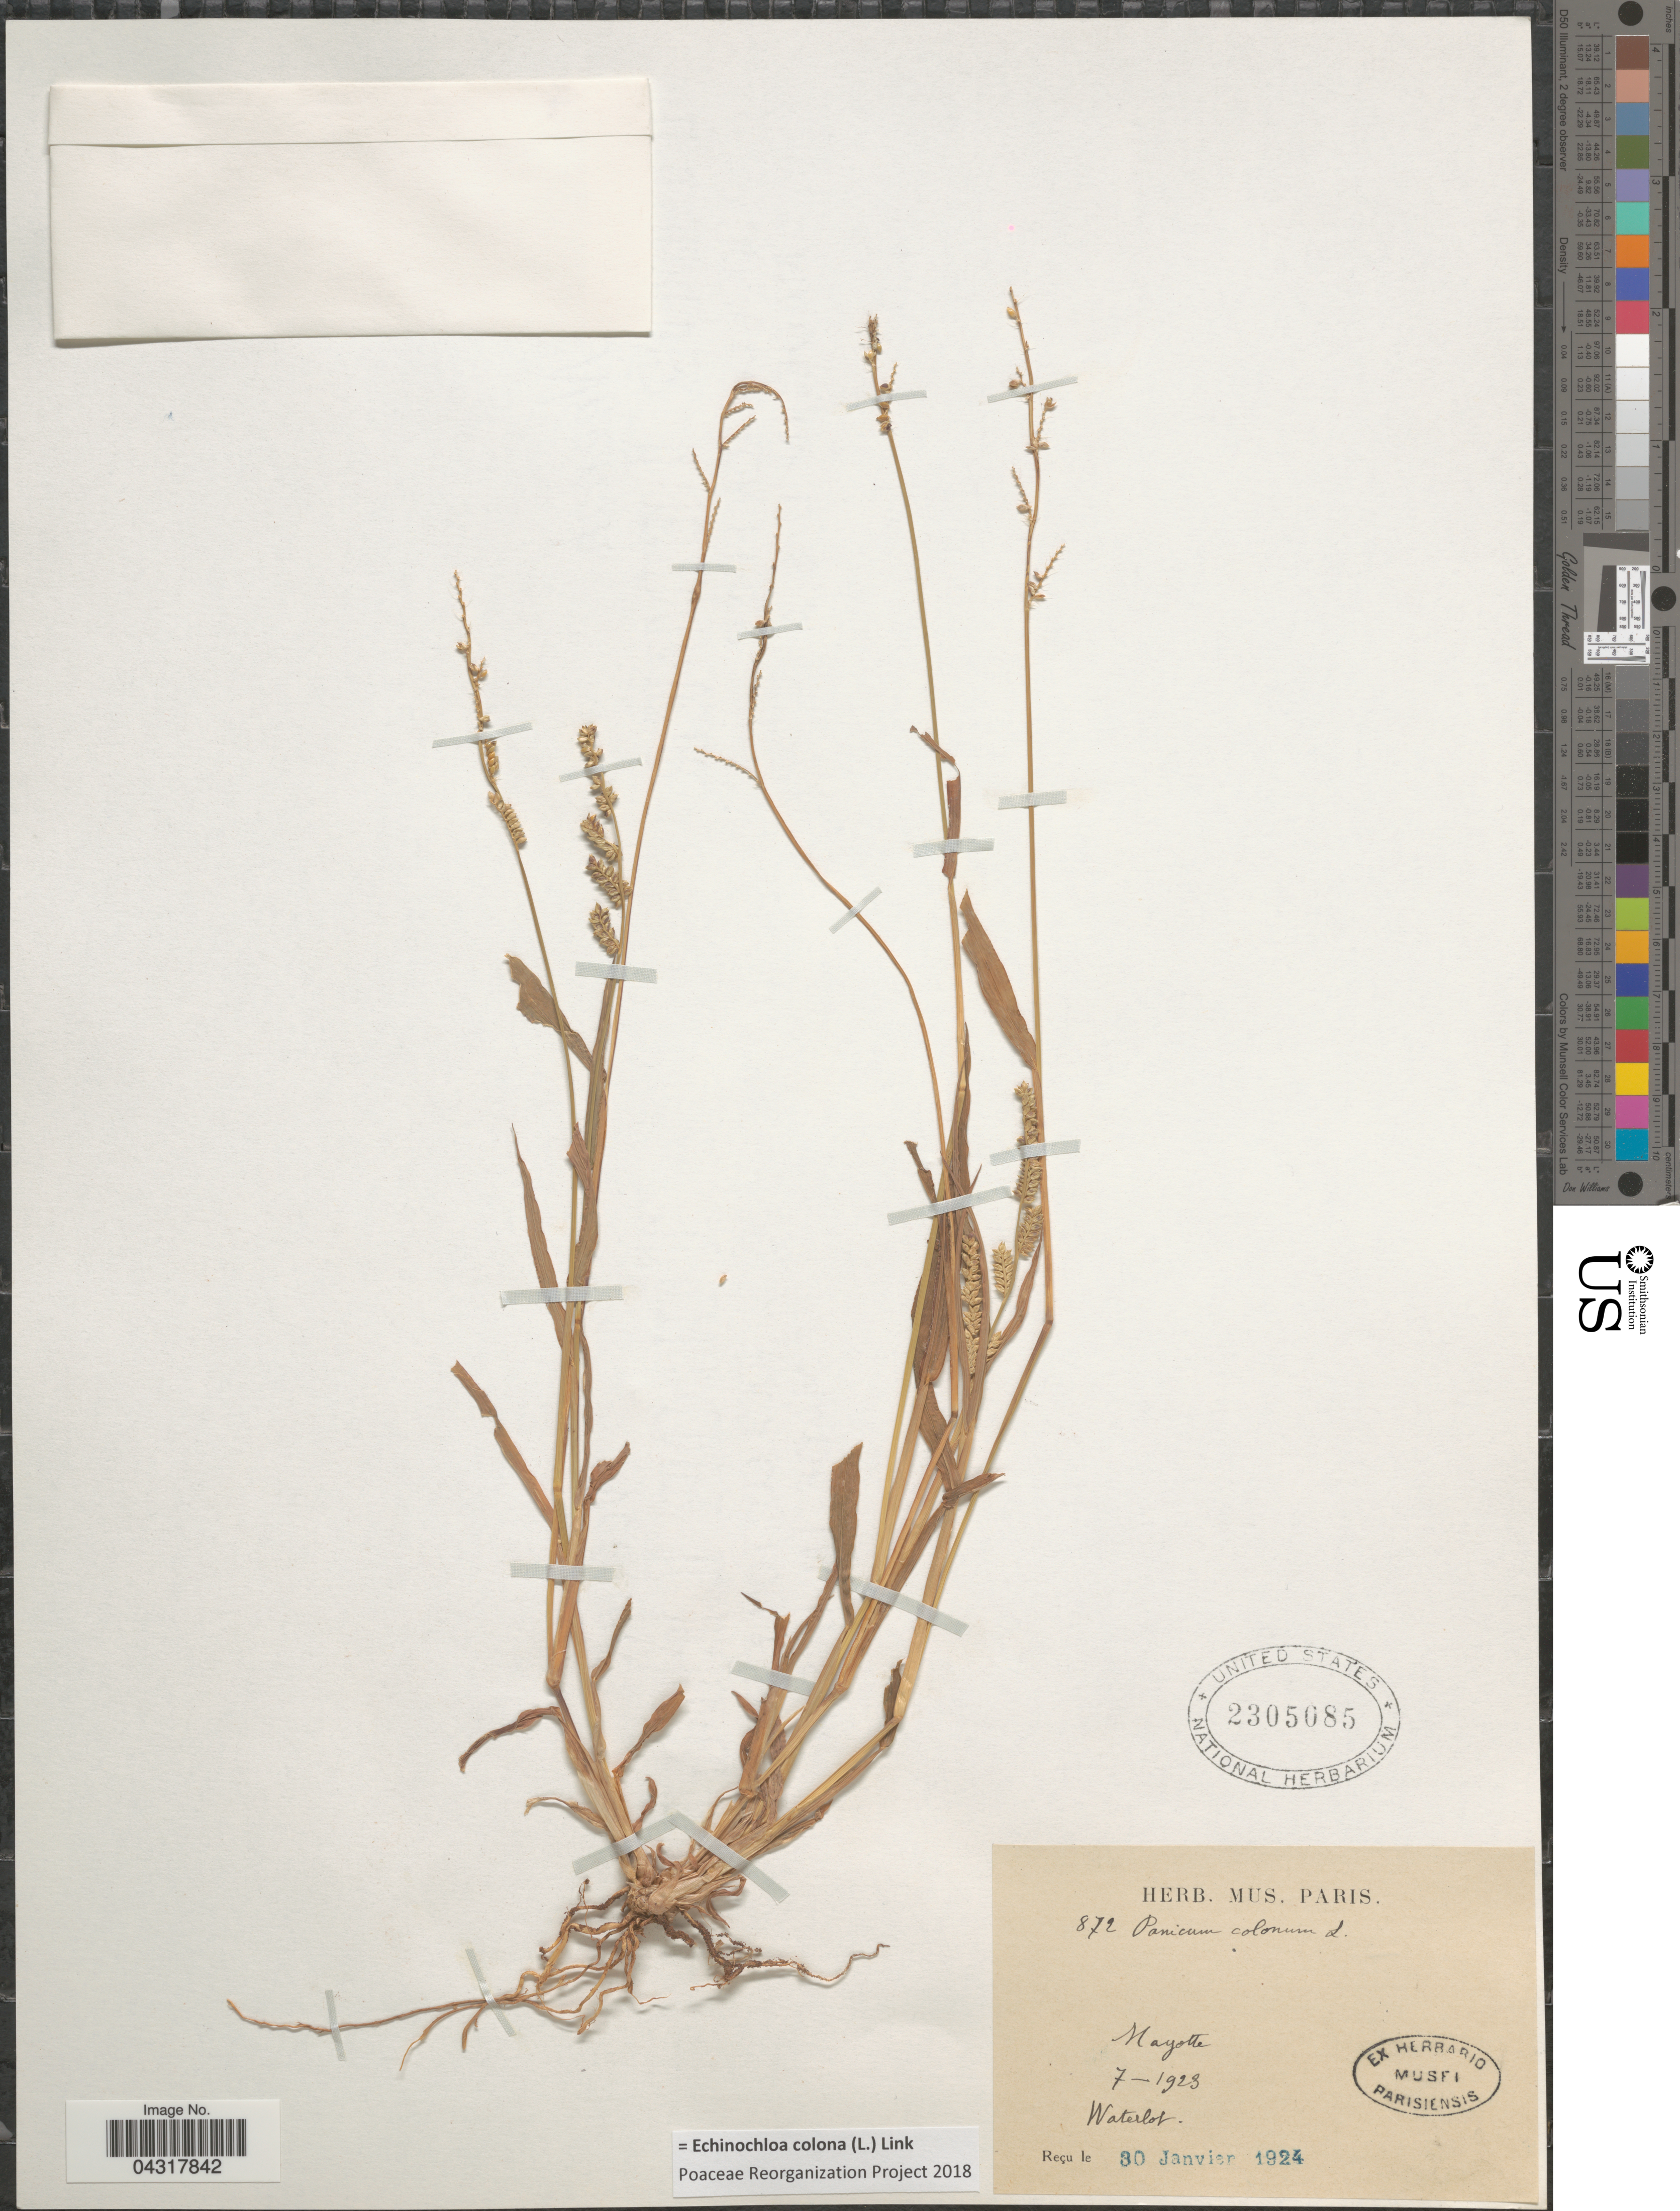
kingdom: Plantae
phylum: Tracheophyta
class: Liliopsida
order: Poales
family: Poaceae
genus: Echinochloa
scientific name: Echinochloa colona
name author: (L.) Link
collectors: E. G. Waterlot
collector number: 872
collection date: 1923-07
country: Mayotte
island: Mayote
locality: Mayotte.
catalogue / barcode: US 2305085